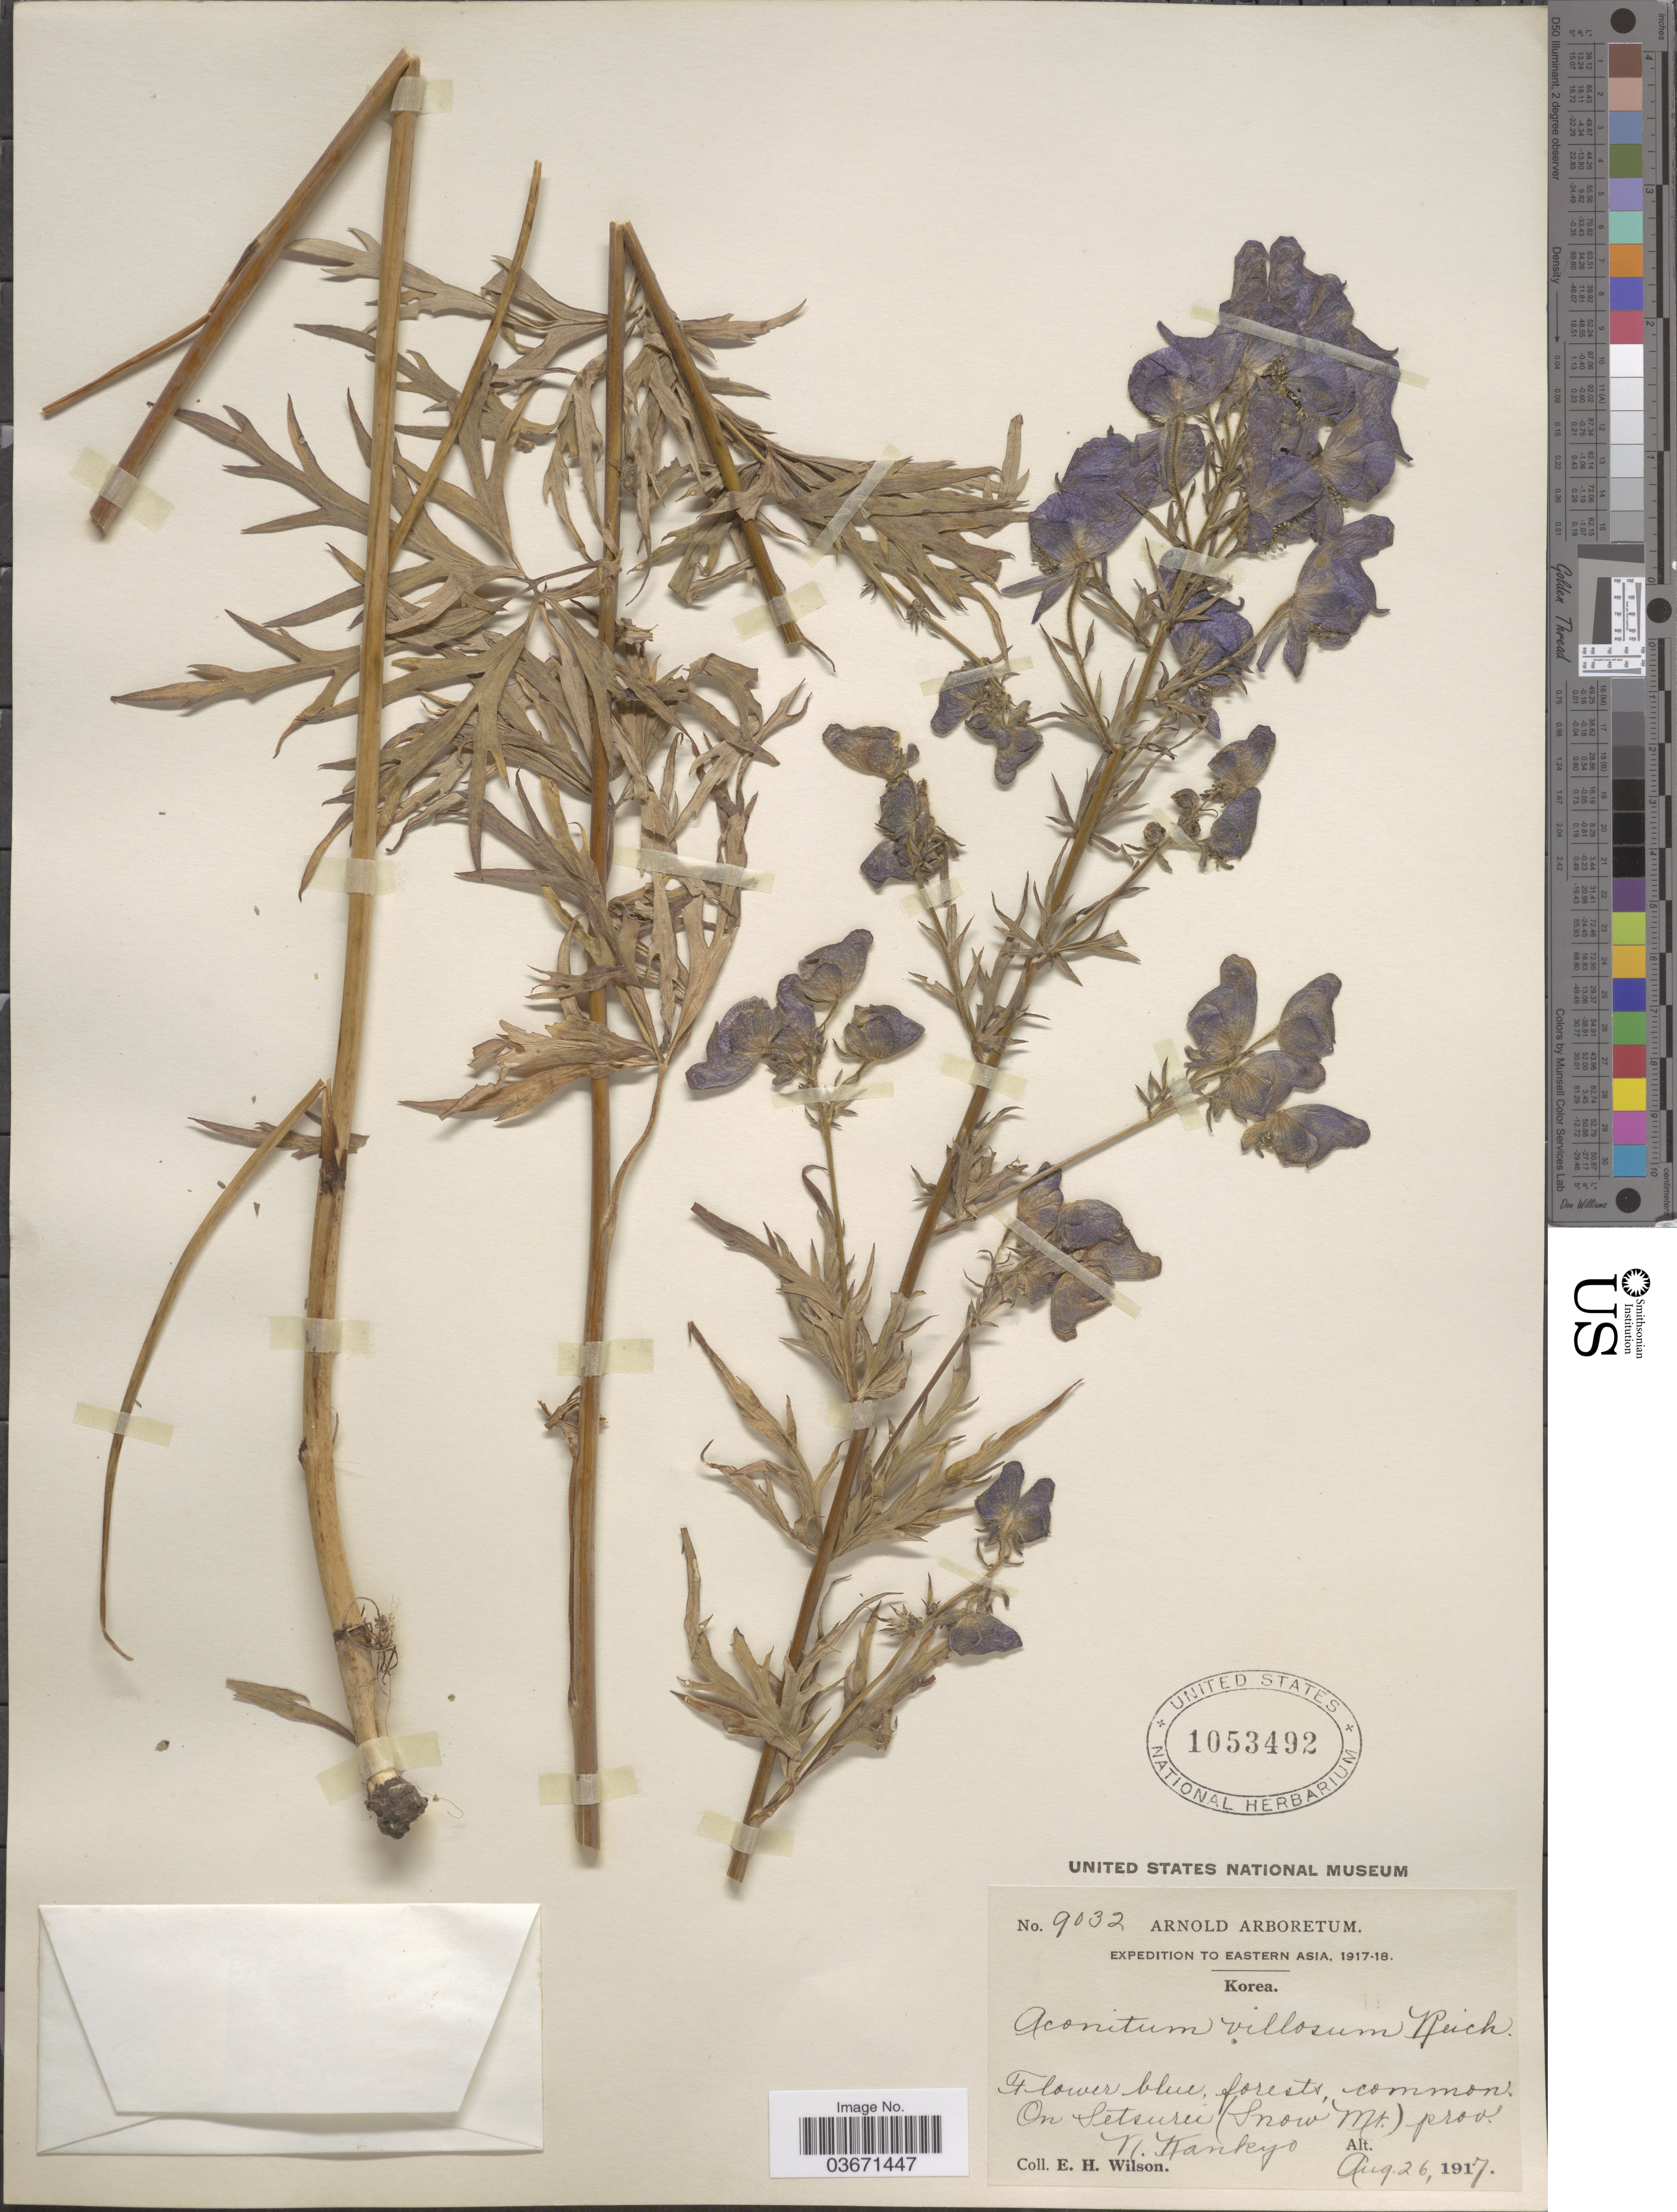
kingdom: Plantae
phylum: Tracheophyta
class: Magnoliopsida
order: Ranunculales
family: Ranunculaceae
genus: Aconitum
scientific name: Aconitum villosum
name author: Rchb.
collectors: E. Wilson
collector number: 9032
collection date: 1917-08-26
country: North Korea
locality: On Setsuru (Snow Mt.) prov. N. Kankyo.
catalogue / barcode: US 1053492